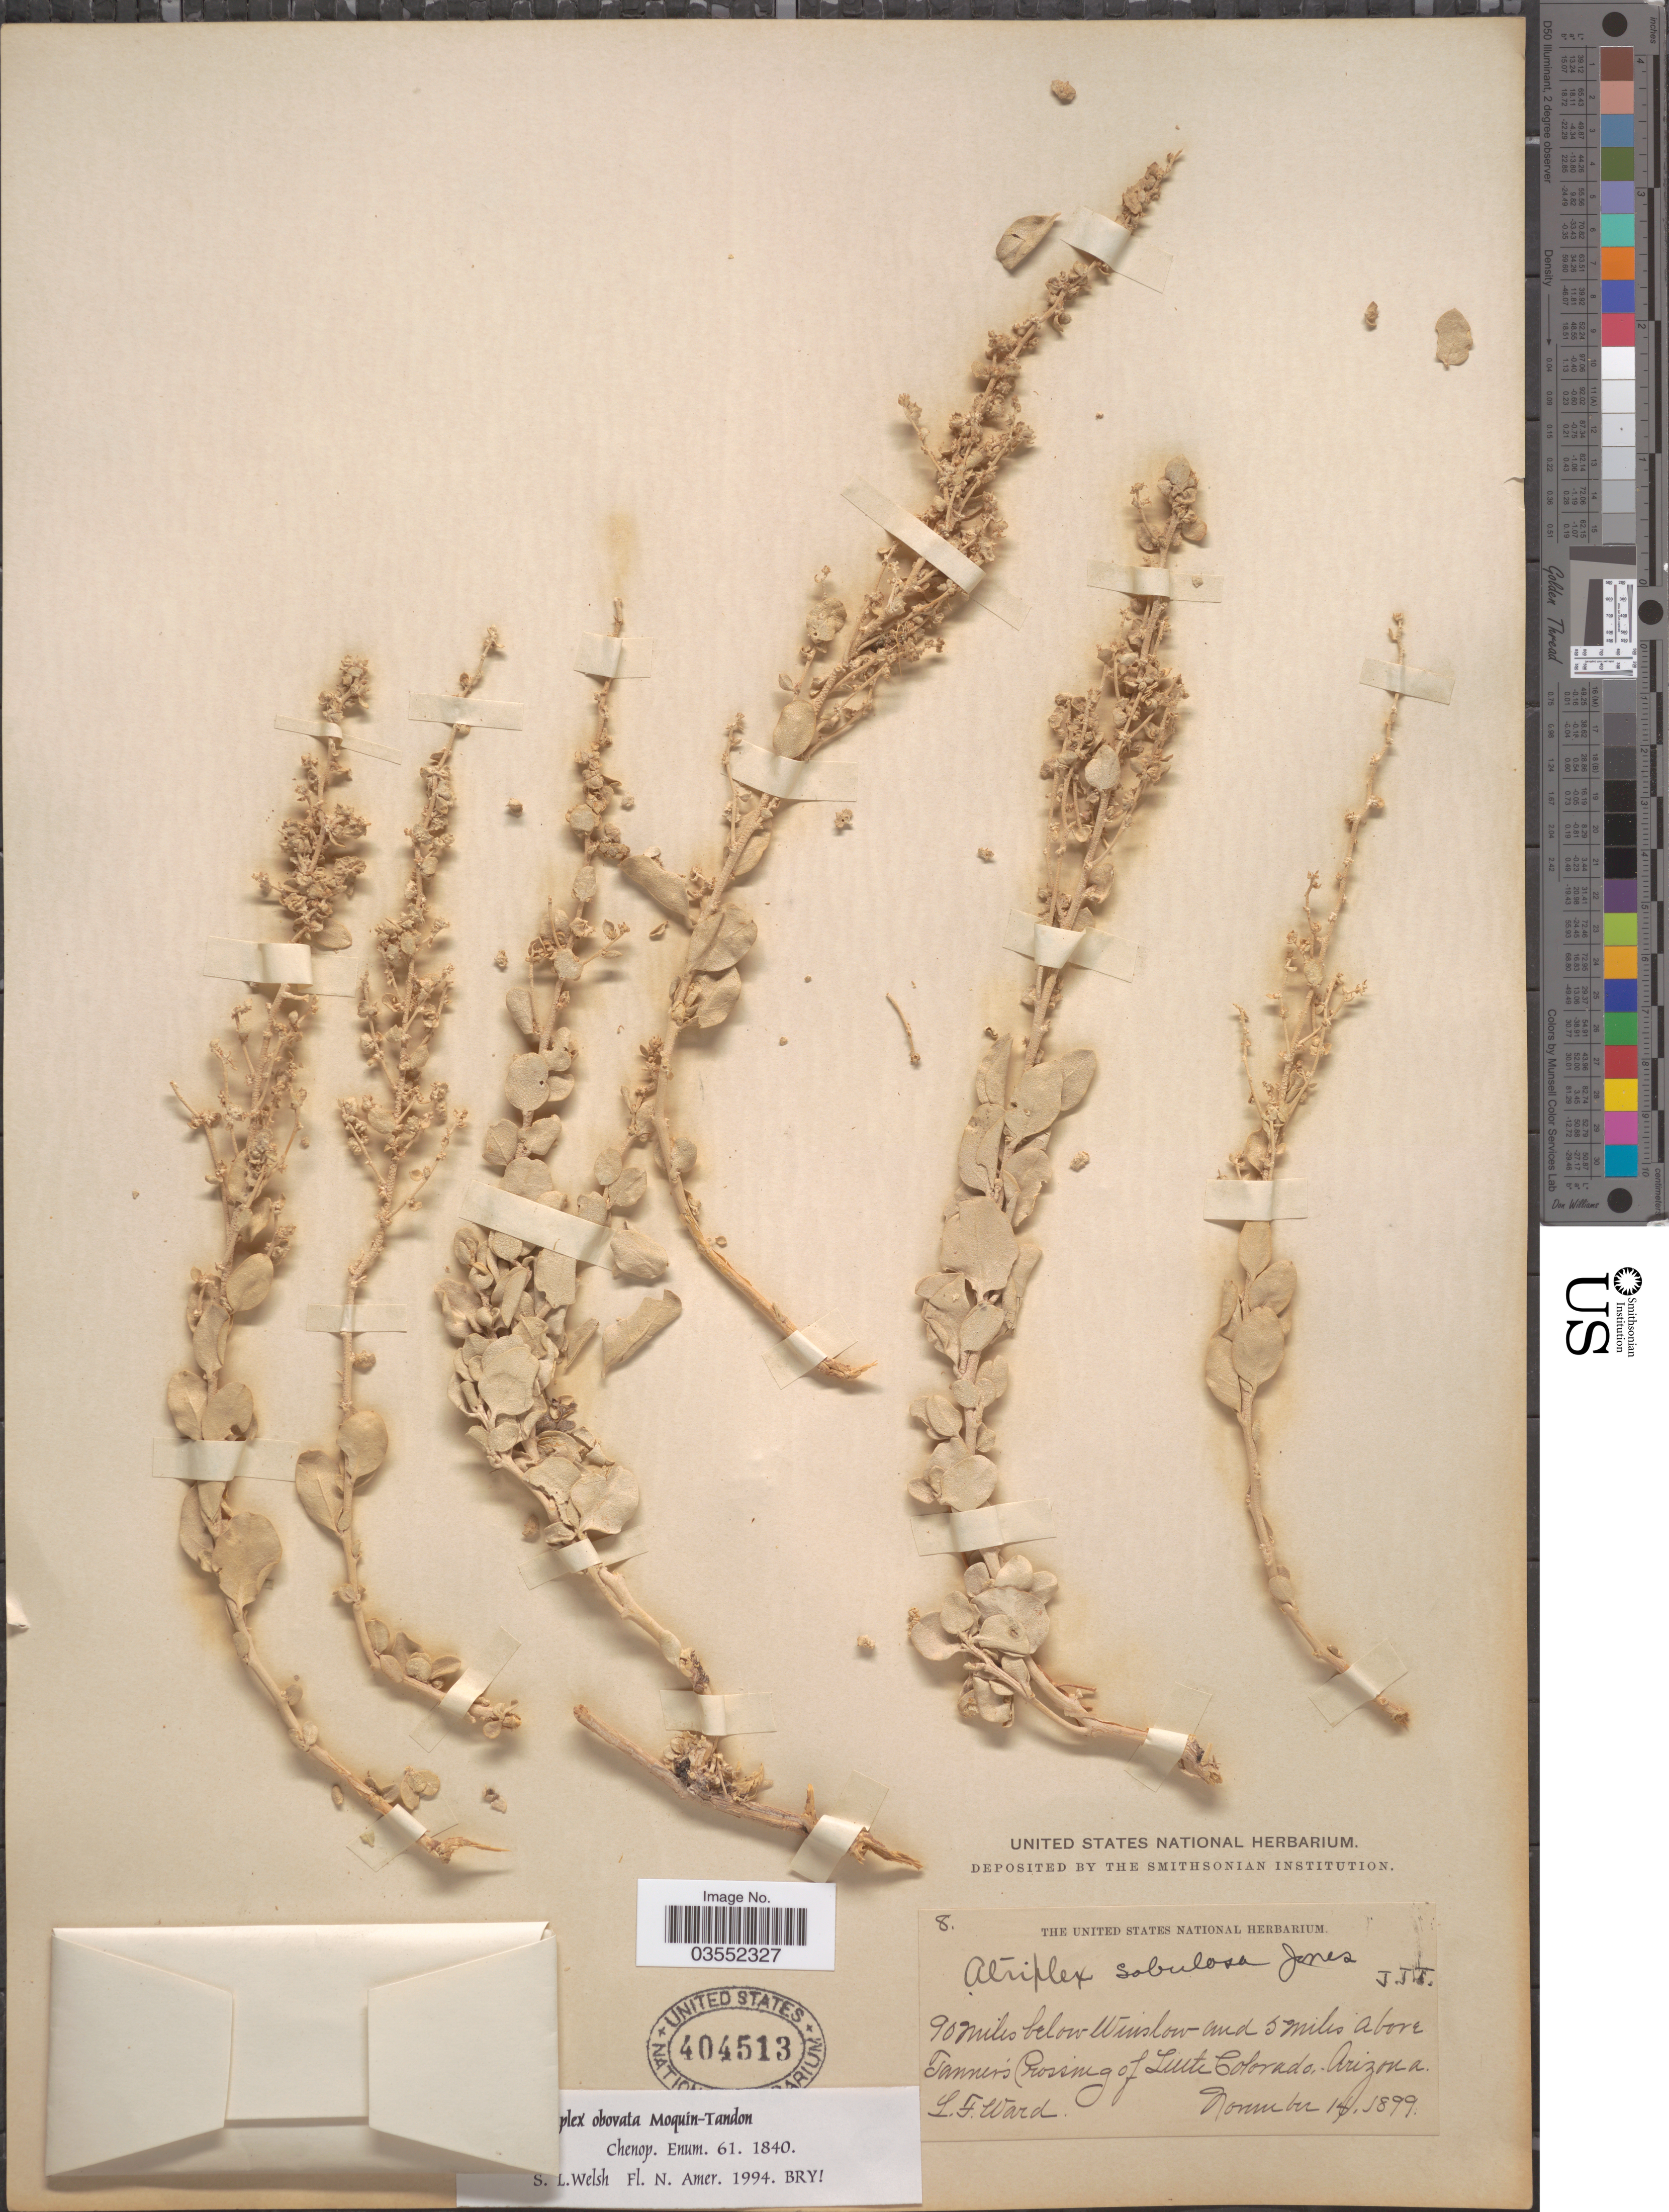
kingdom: Plantae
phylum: Tracheophyta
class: Magnoliopsida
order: Caryophyllales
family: Amaranthaceae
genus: Atriplex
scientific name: Atriplex obovata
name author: Moq.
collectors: L. Ward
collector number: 8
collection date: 1899-11-14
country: United States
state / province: Arizona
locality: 90 miles below Winslow and 5 miles above Tanner's Crossing of Little Colorado.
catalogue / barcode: US 404513